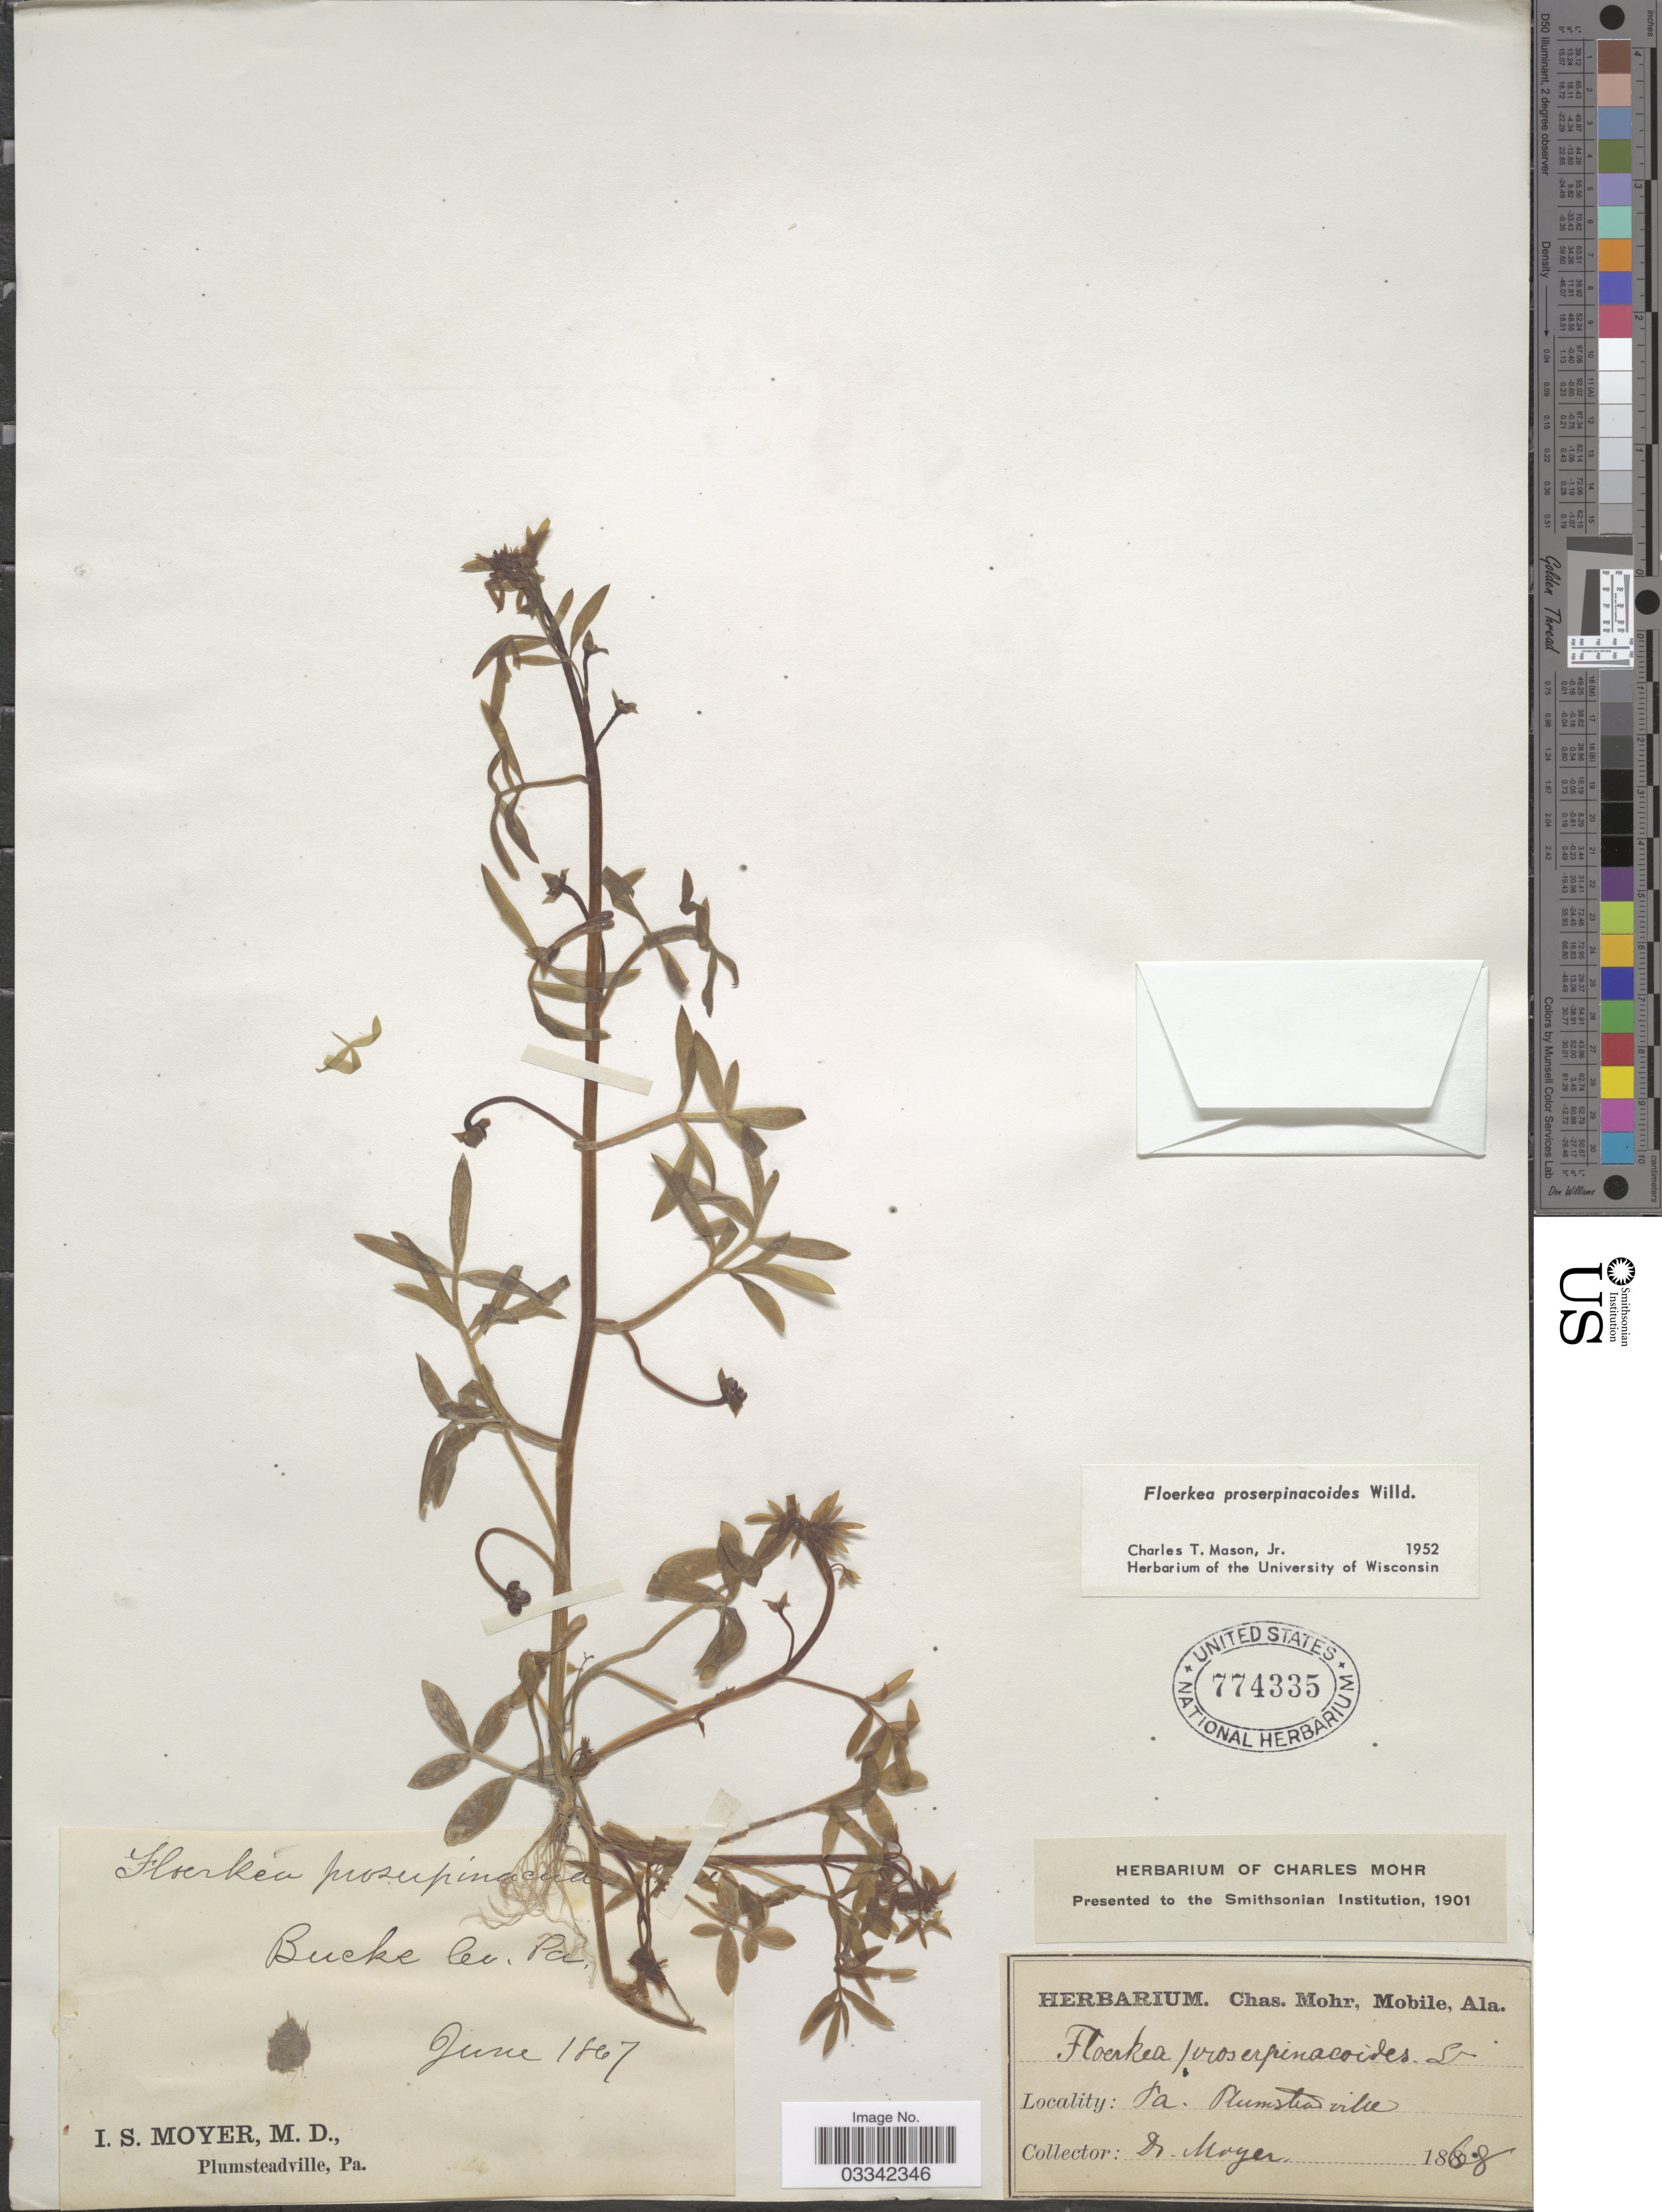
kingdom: Plantae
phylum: Tracheophyta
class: Magnoliopsida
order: Brassicales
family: Limnanthaceae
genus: Floerkea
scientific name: Floerkea proserpinacoides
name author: Willd.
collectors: I. S. Moyer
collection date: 1867-06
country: United States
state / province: Pennsylvania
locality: Bucke Co. Plumsteadville.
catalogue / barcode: US 774335